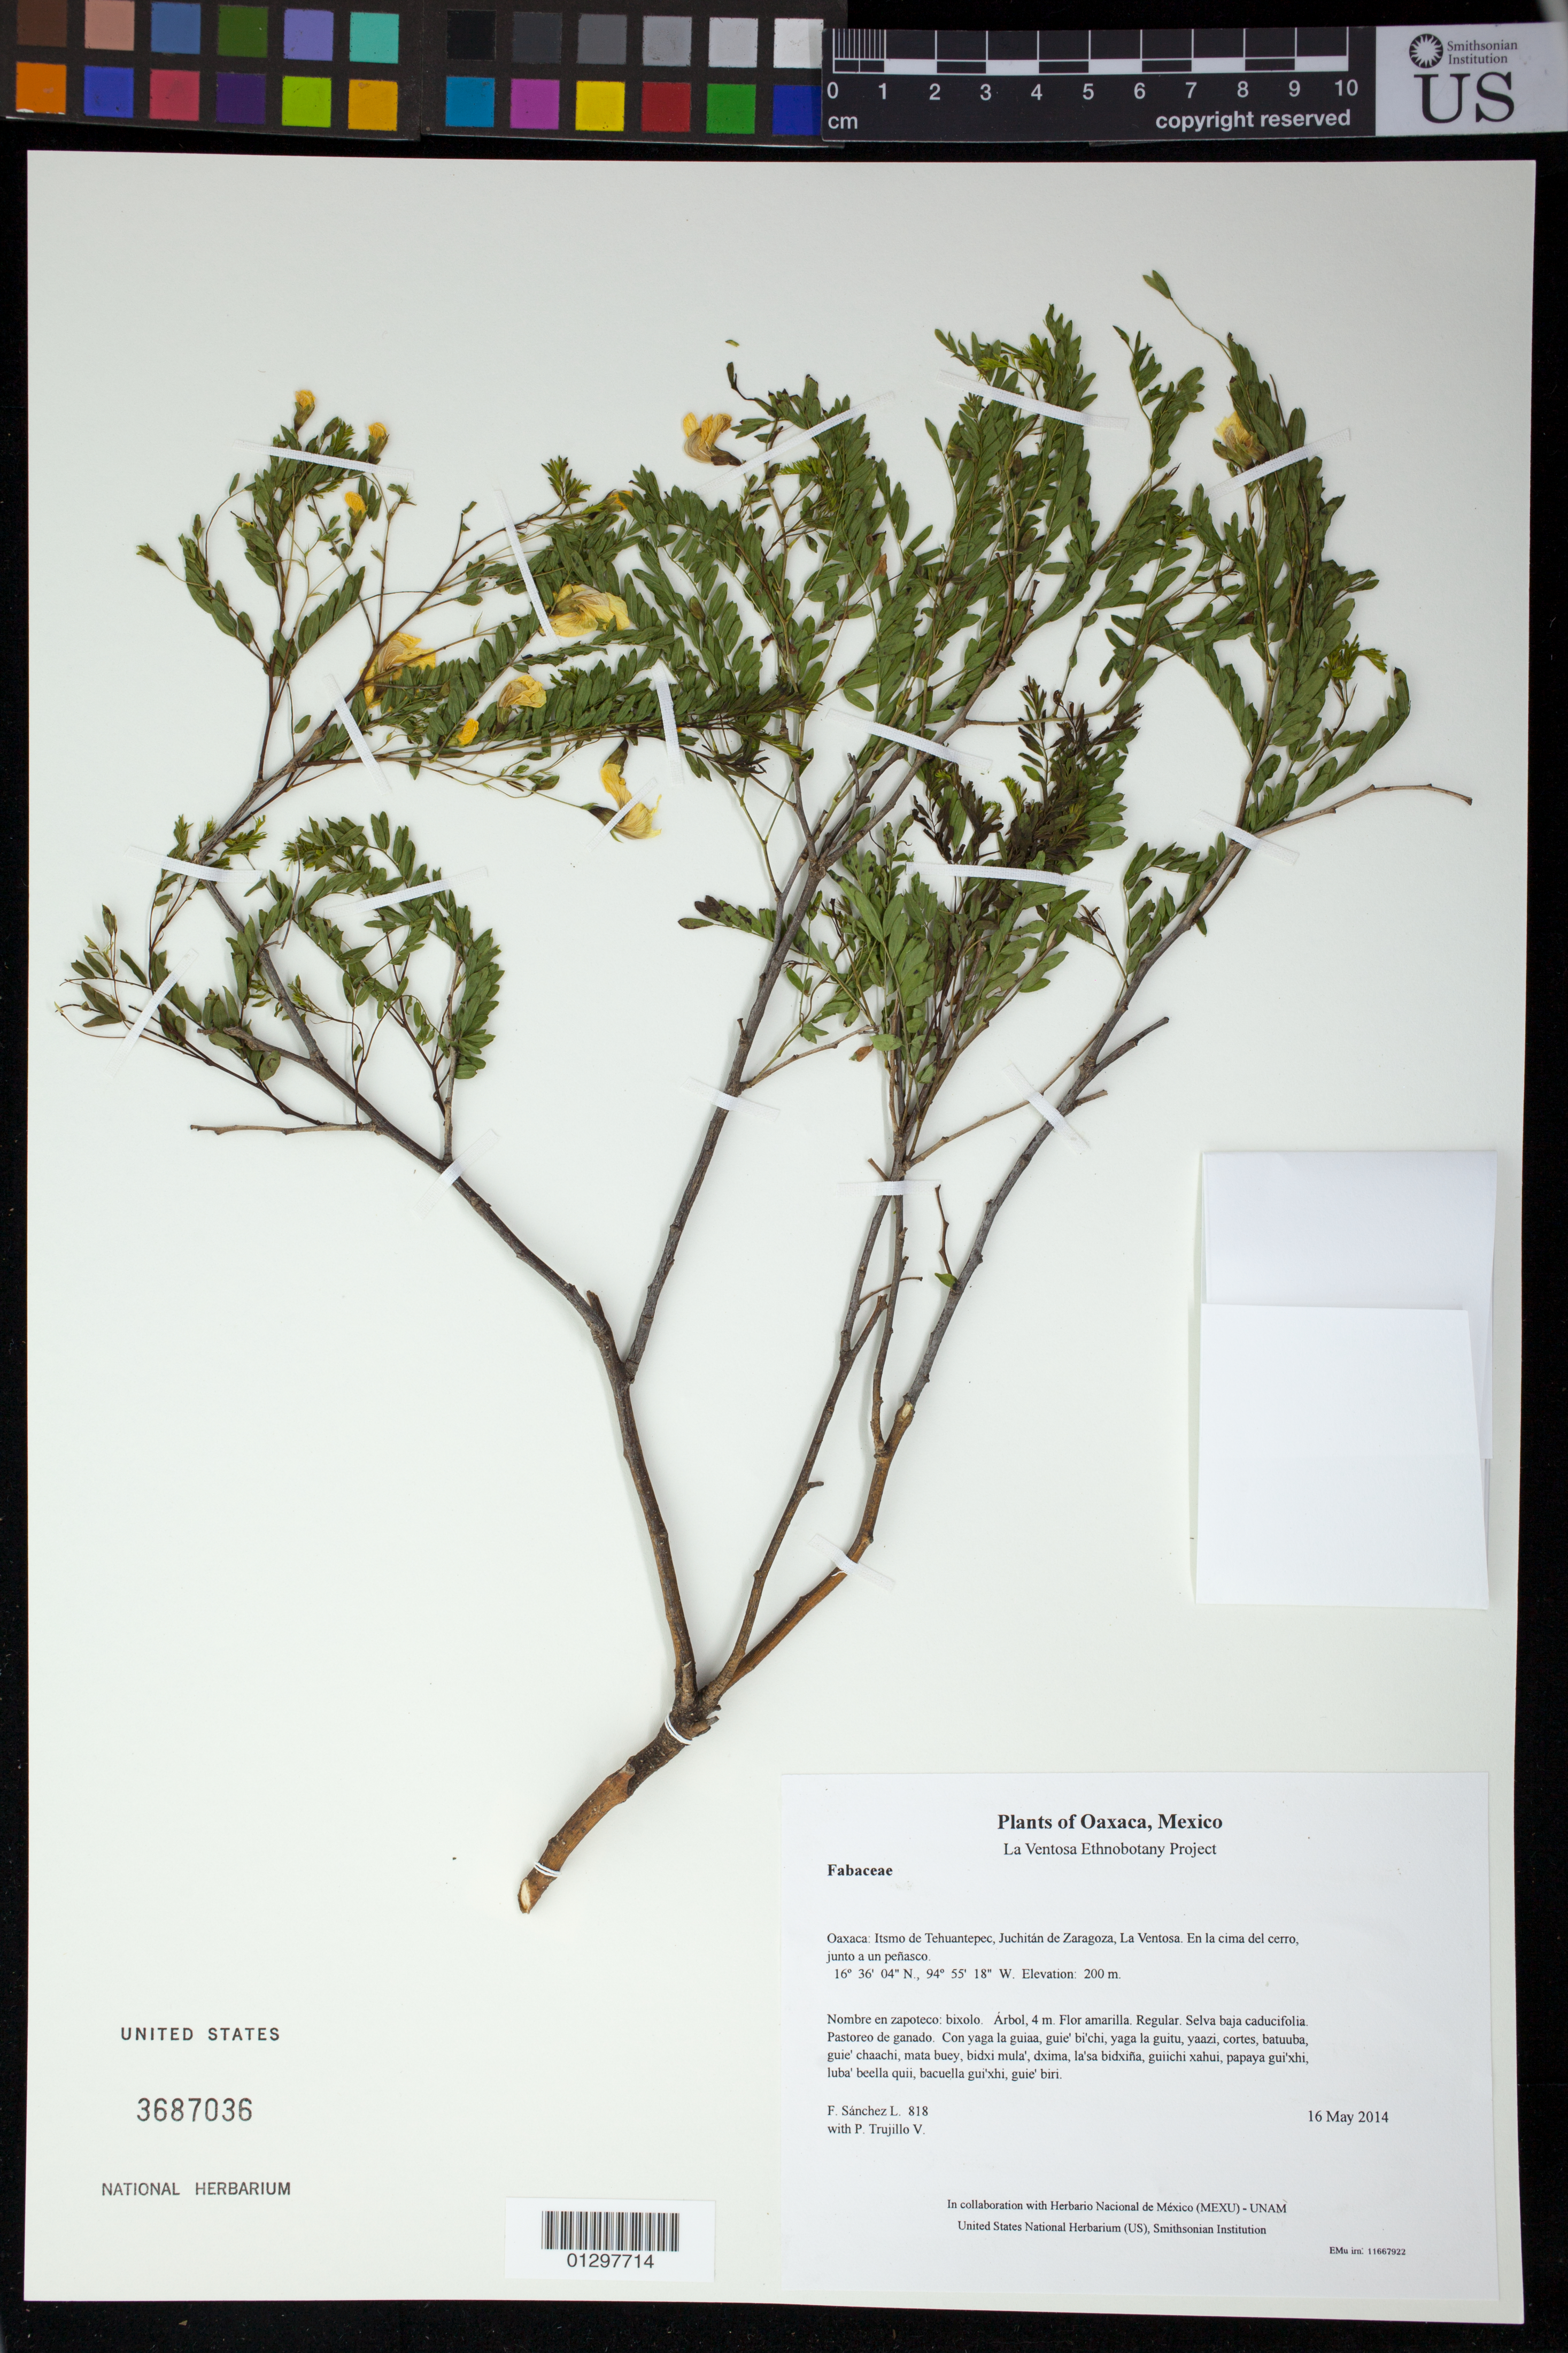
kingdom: Plantae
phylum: Tracheophyta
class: Magnoliopsida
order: Fabales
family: Fabaceae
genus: Diphysa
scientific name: Diphysa ormocarpoides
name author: (Rudd) M. Sousa & R. Antonio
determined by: Velasco G., Kenia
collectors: F. Sánchez L. & P. Trujillo V.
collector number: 818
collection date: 2014-05-16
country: Mexico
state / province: Oaxaca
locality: Itsmo de Tehuantepec, Juchitán de Zaragoza, La Ventosa. En la cima del cerro, junto a un peñasco.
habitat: Selva baja caducifolia. Pastoreo de ganado.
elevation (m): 200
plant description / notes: JEBOT, MEXU, SERO, US; Yaga. 4 m. Guie' naguchi. Nuu.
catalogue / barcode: US 3687036